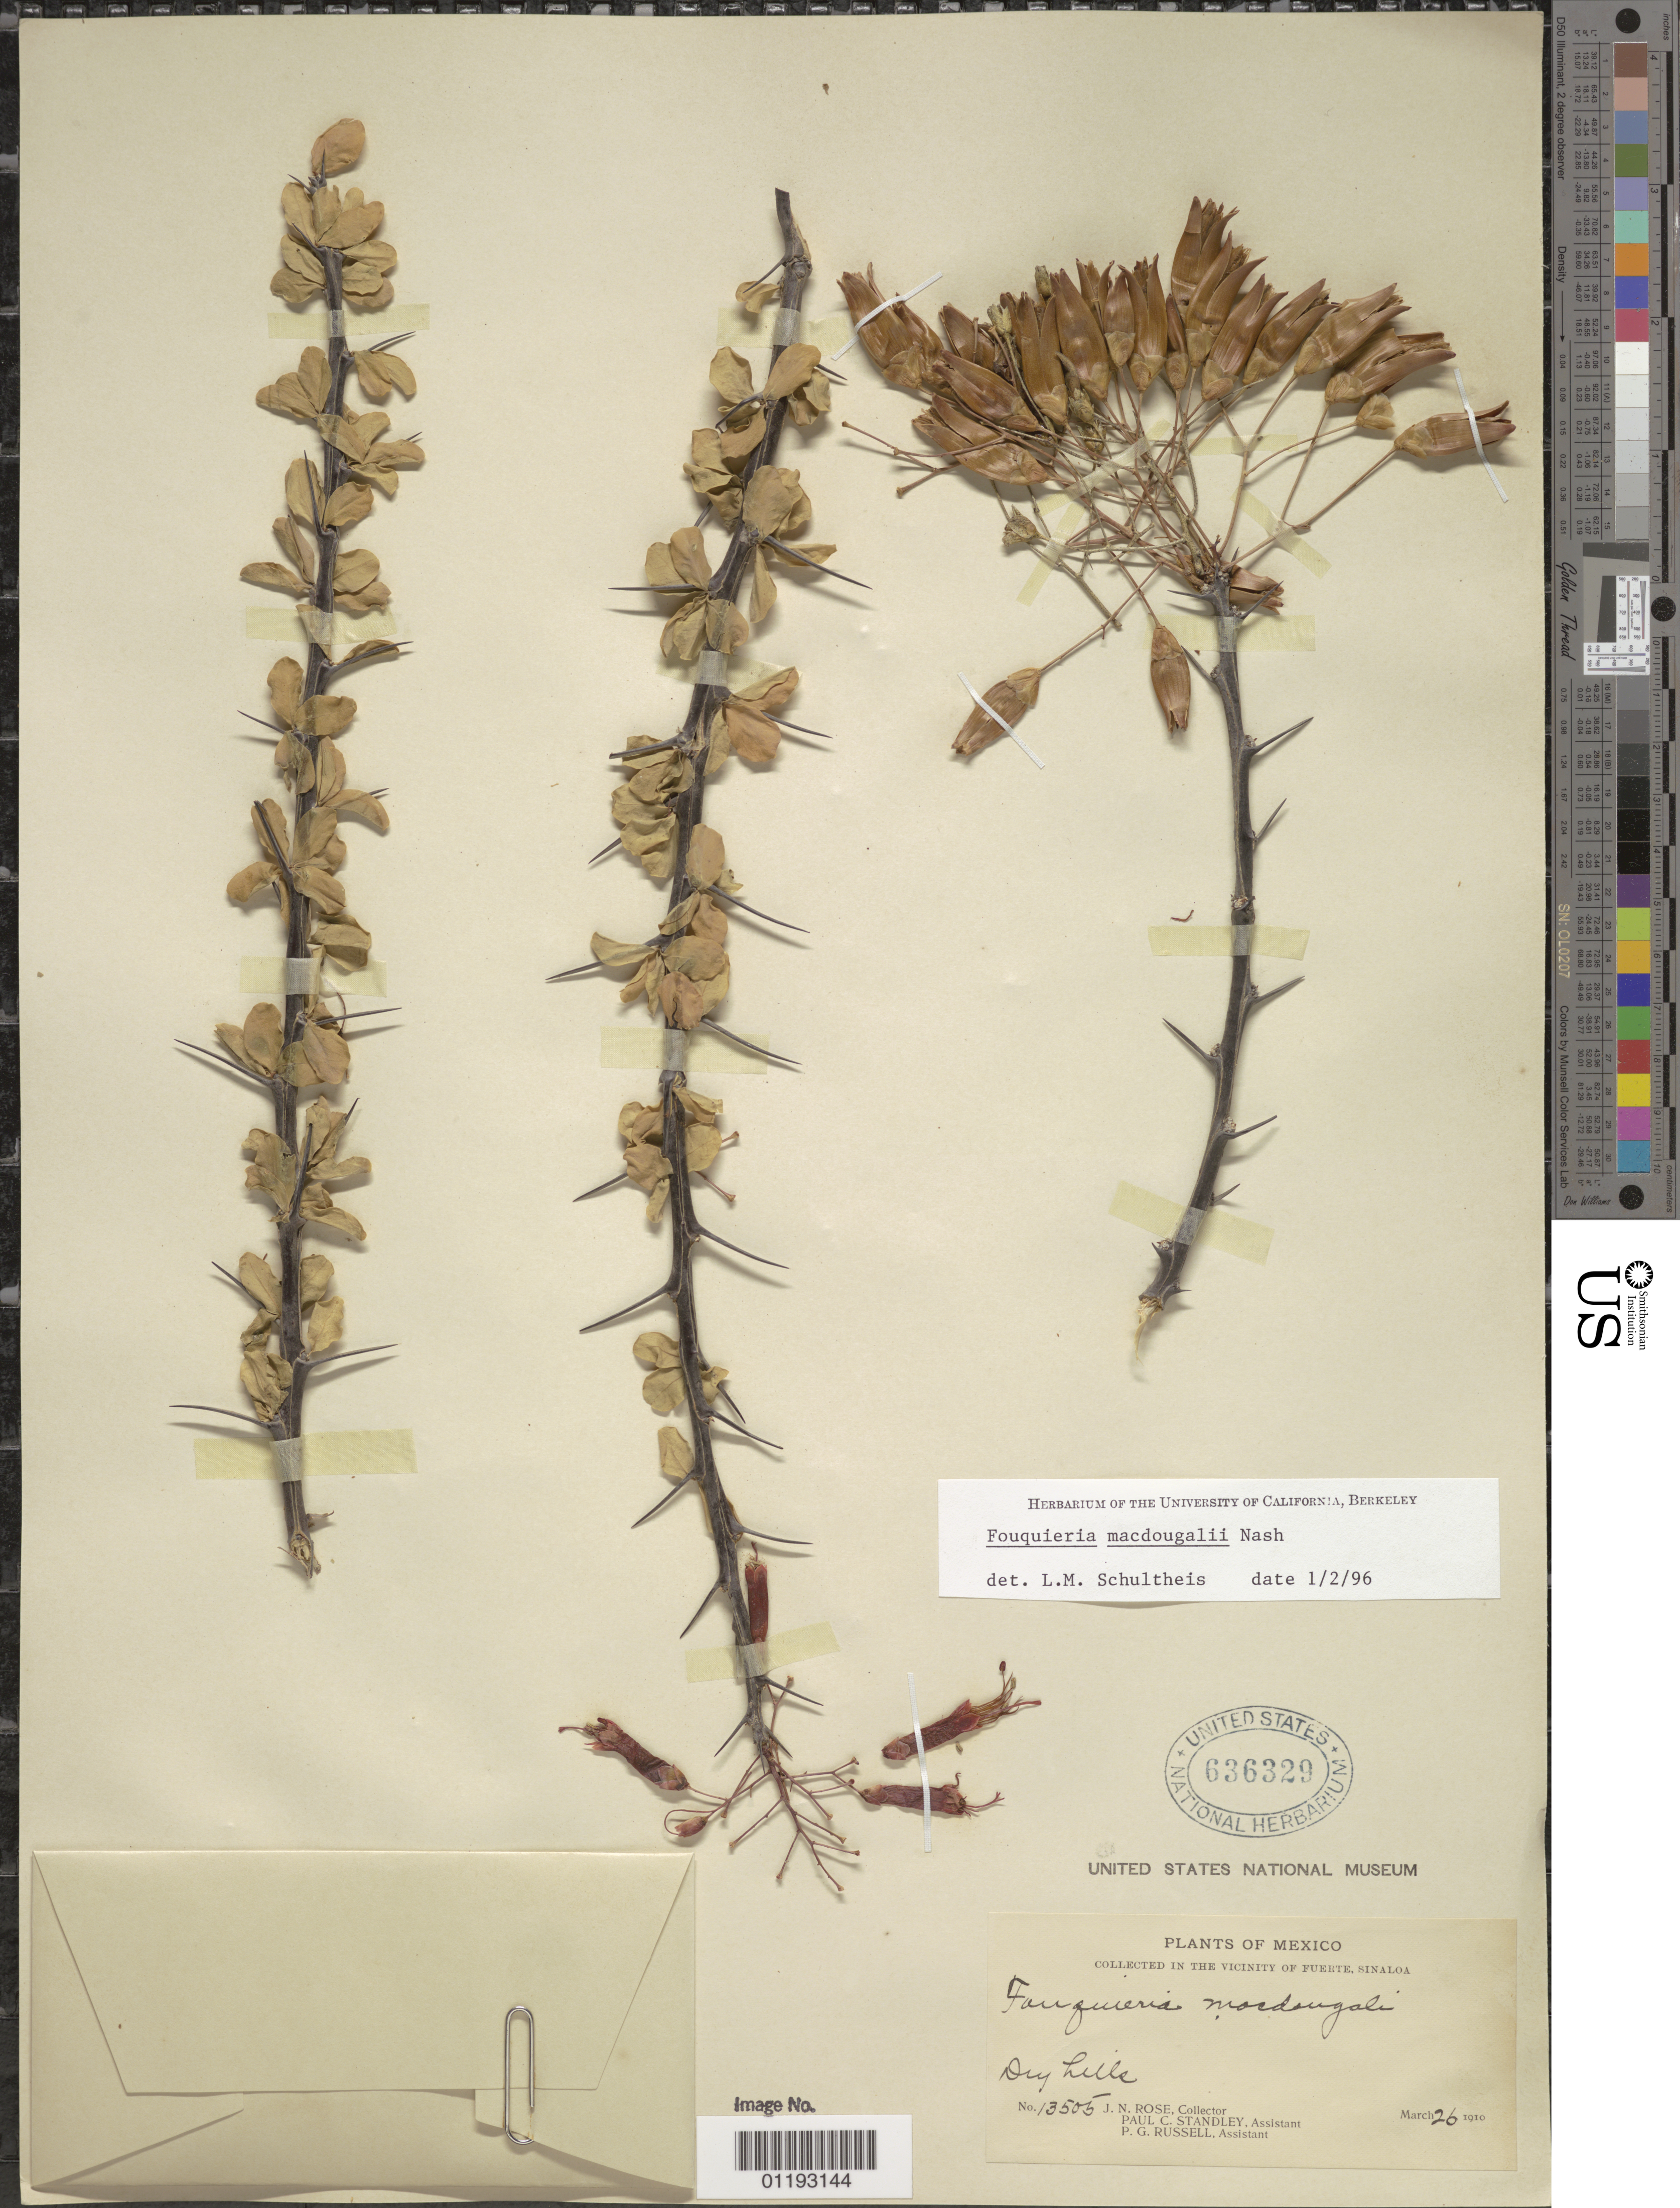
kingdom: Plantae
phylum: Tracheophyta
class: Magnoliopsida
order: Ericales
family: Fouquieriaceae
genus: Fouquieria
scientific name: Fouquieria macdougalii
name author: Nash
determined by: Henrickson, James, (CSLA), California State University at Los Angeles (UNITED STATES)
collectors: J. N. Rose, P. C. Standley & P. G. Russell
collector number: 13505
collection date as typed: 26 Mar 1910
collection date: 1910-03-26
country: Mexico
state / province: Sinaloa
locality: Vicinity of Fuerte, Sinaloa.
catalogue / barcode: US 636329